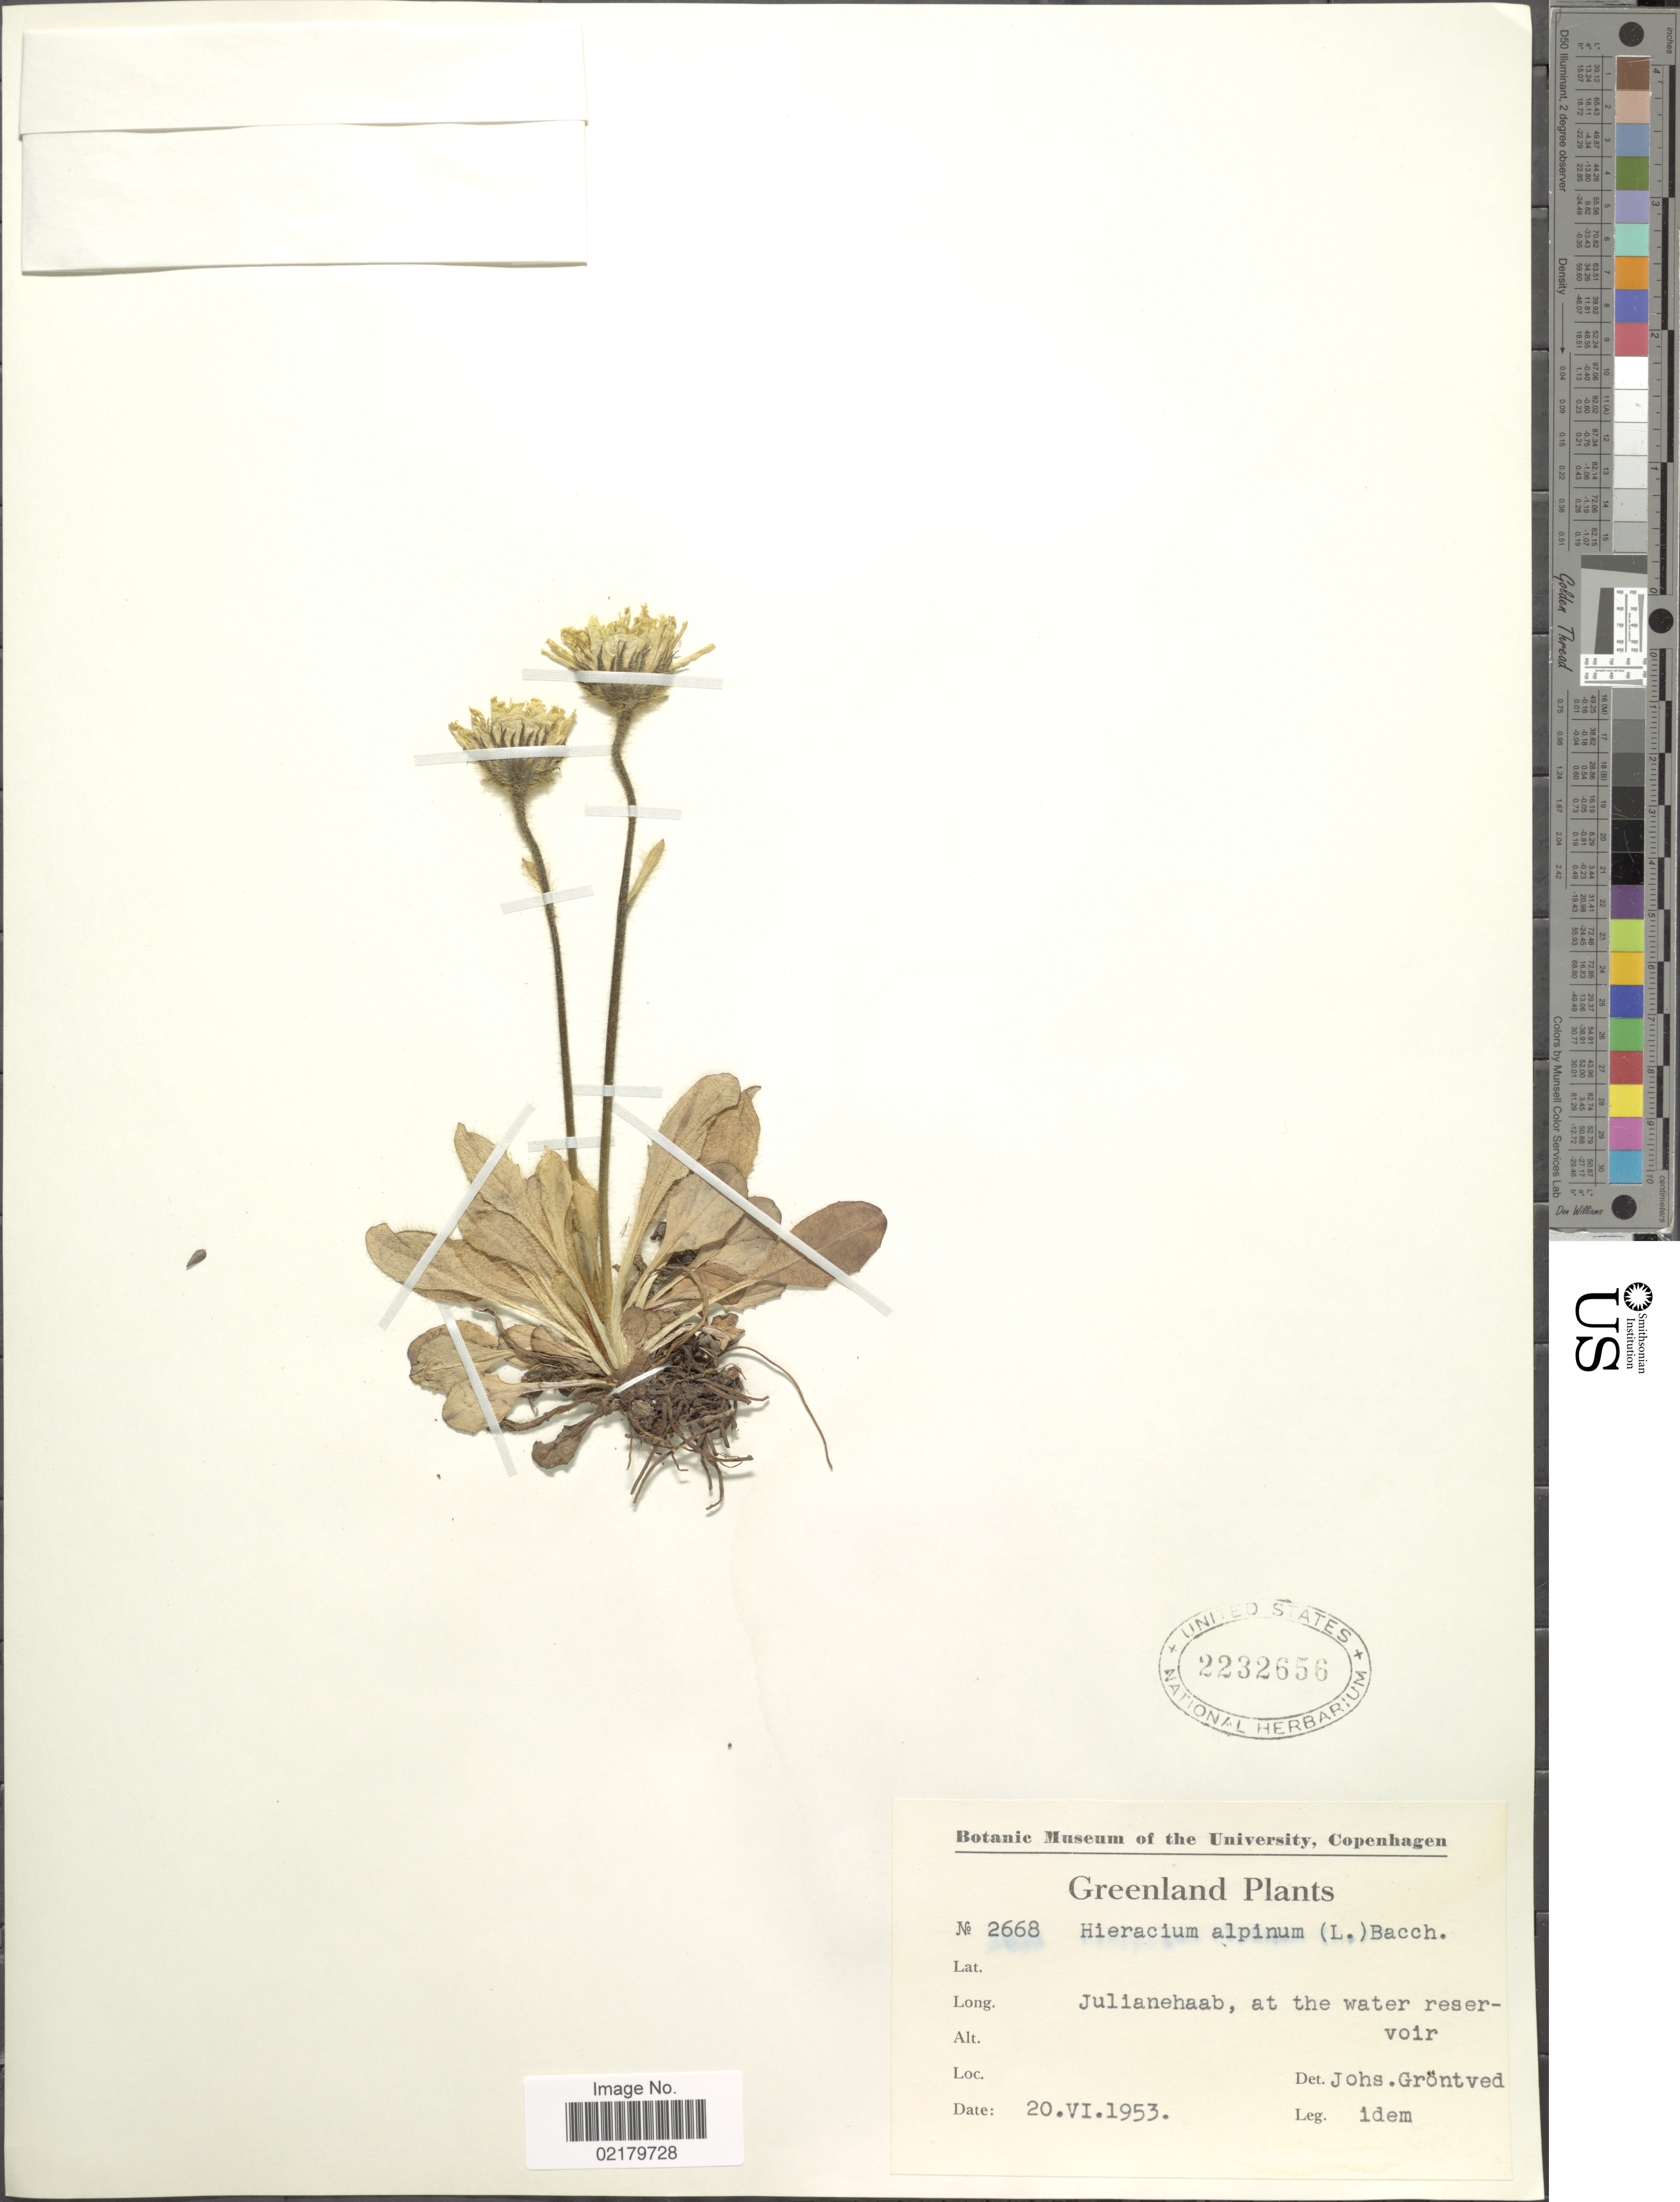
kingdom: Plantae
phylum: Tracheophyta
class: Magnoliopsida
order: Asterales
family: Asteraceae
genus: Hieracium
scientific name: Hieracium alpinum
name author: L.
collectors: J. Gröntved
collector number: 2668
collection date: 1953-06-20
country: Greenland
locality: Julianehaab, at the water reservoir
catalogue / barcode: US 2232656